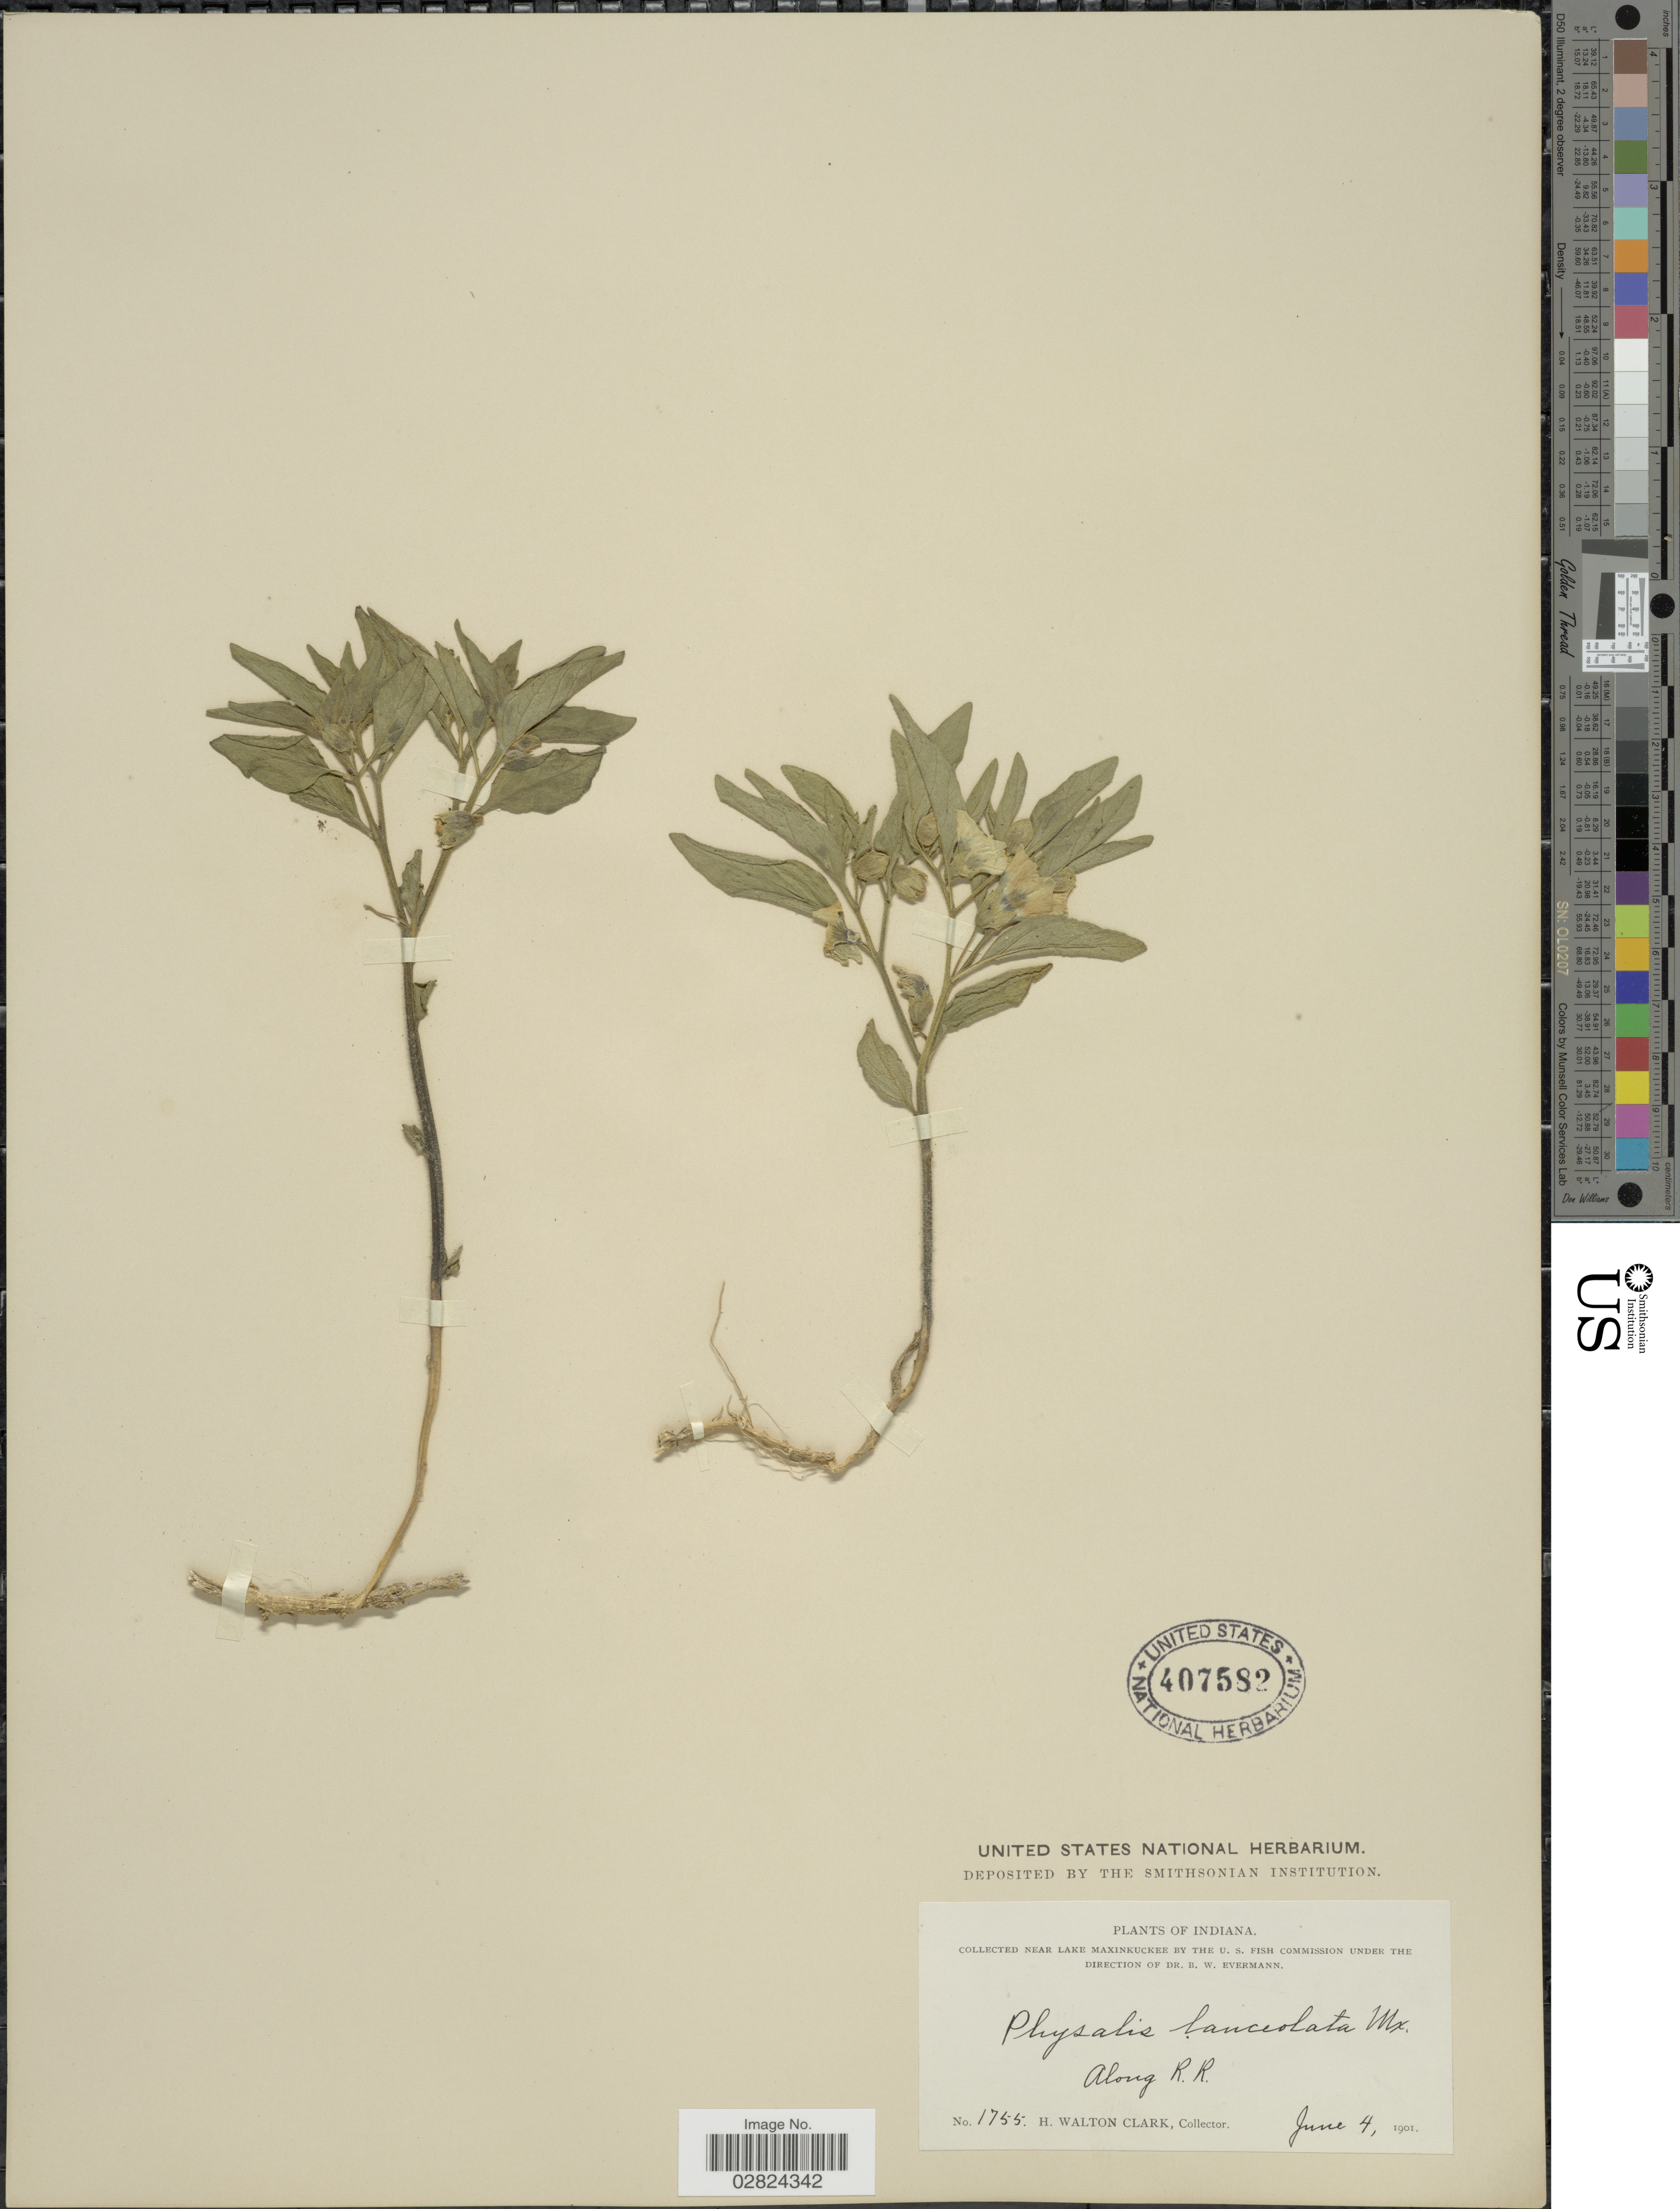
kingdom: Plantae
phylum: Tracheophyta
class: Magnoliopsida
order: Solanales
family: Solanaceae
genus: Physalis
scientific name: Physalis virginiana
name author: Mill.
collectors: H. W. Clark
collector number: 1755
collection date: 1901-06-04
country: United States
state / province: Indiana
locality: Near Lake Maxinkuckee, along R.R.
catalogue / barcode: US 407582